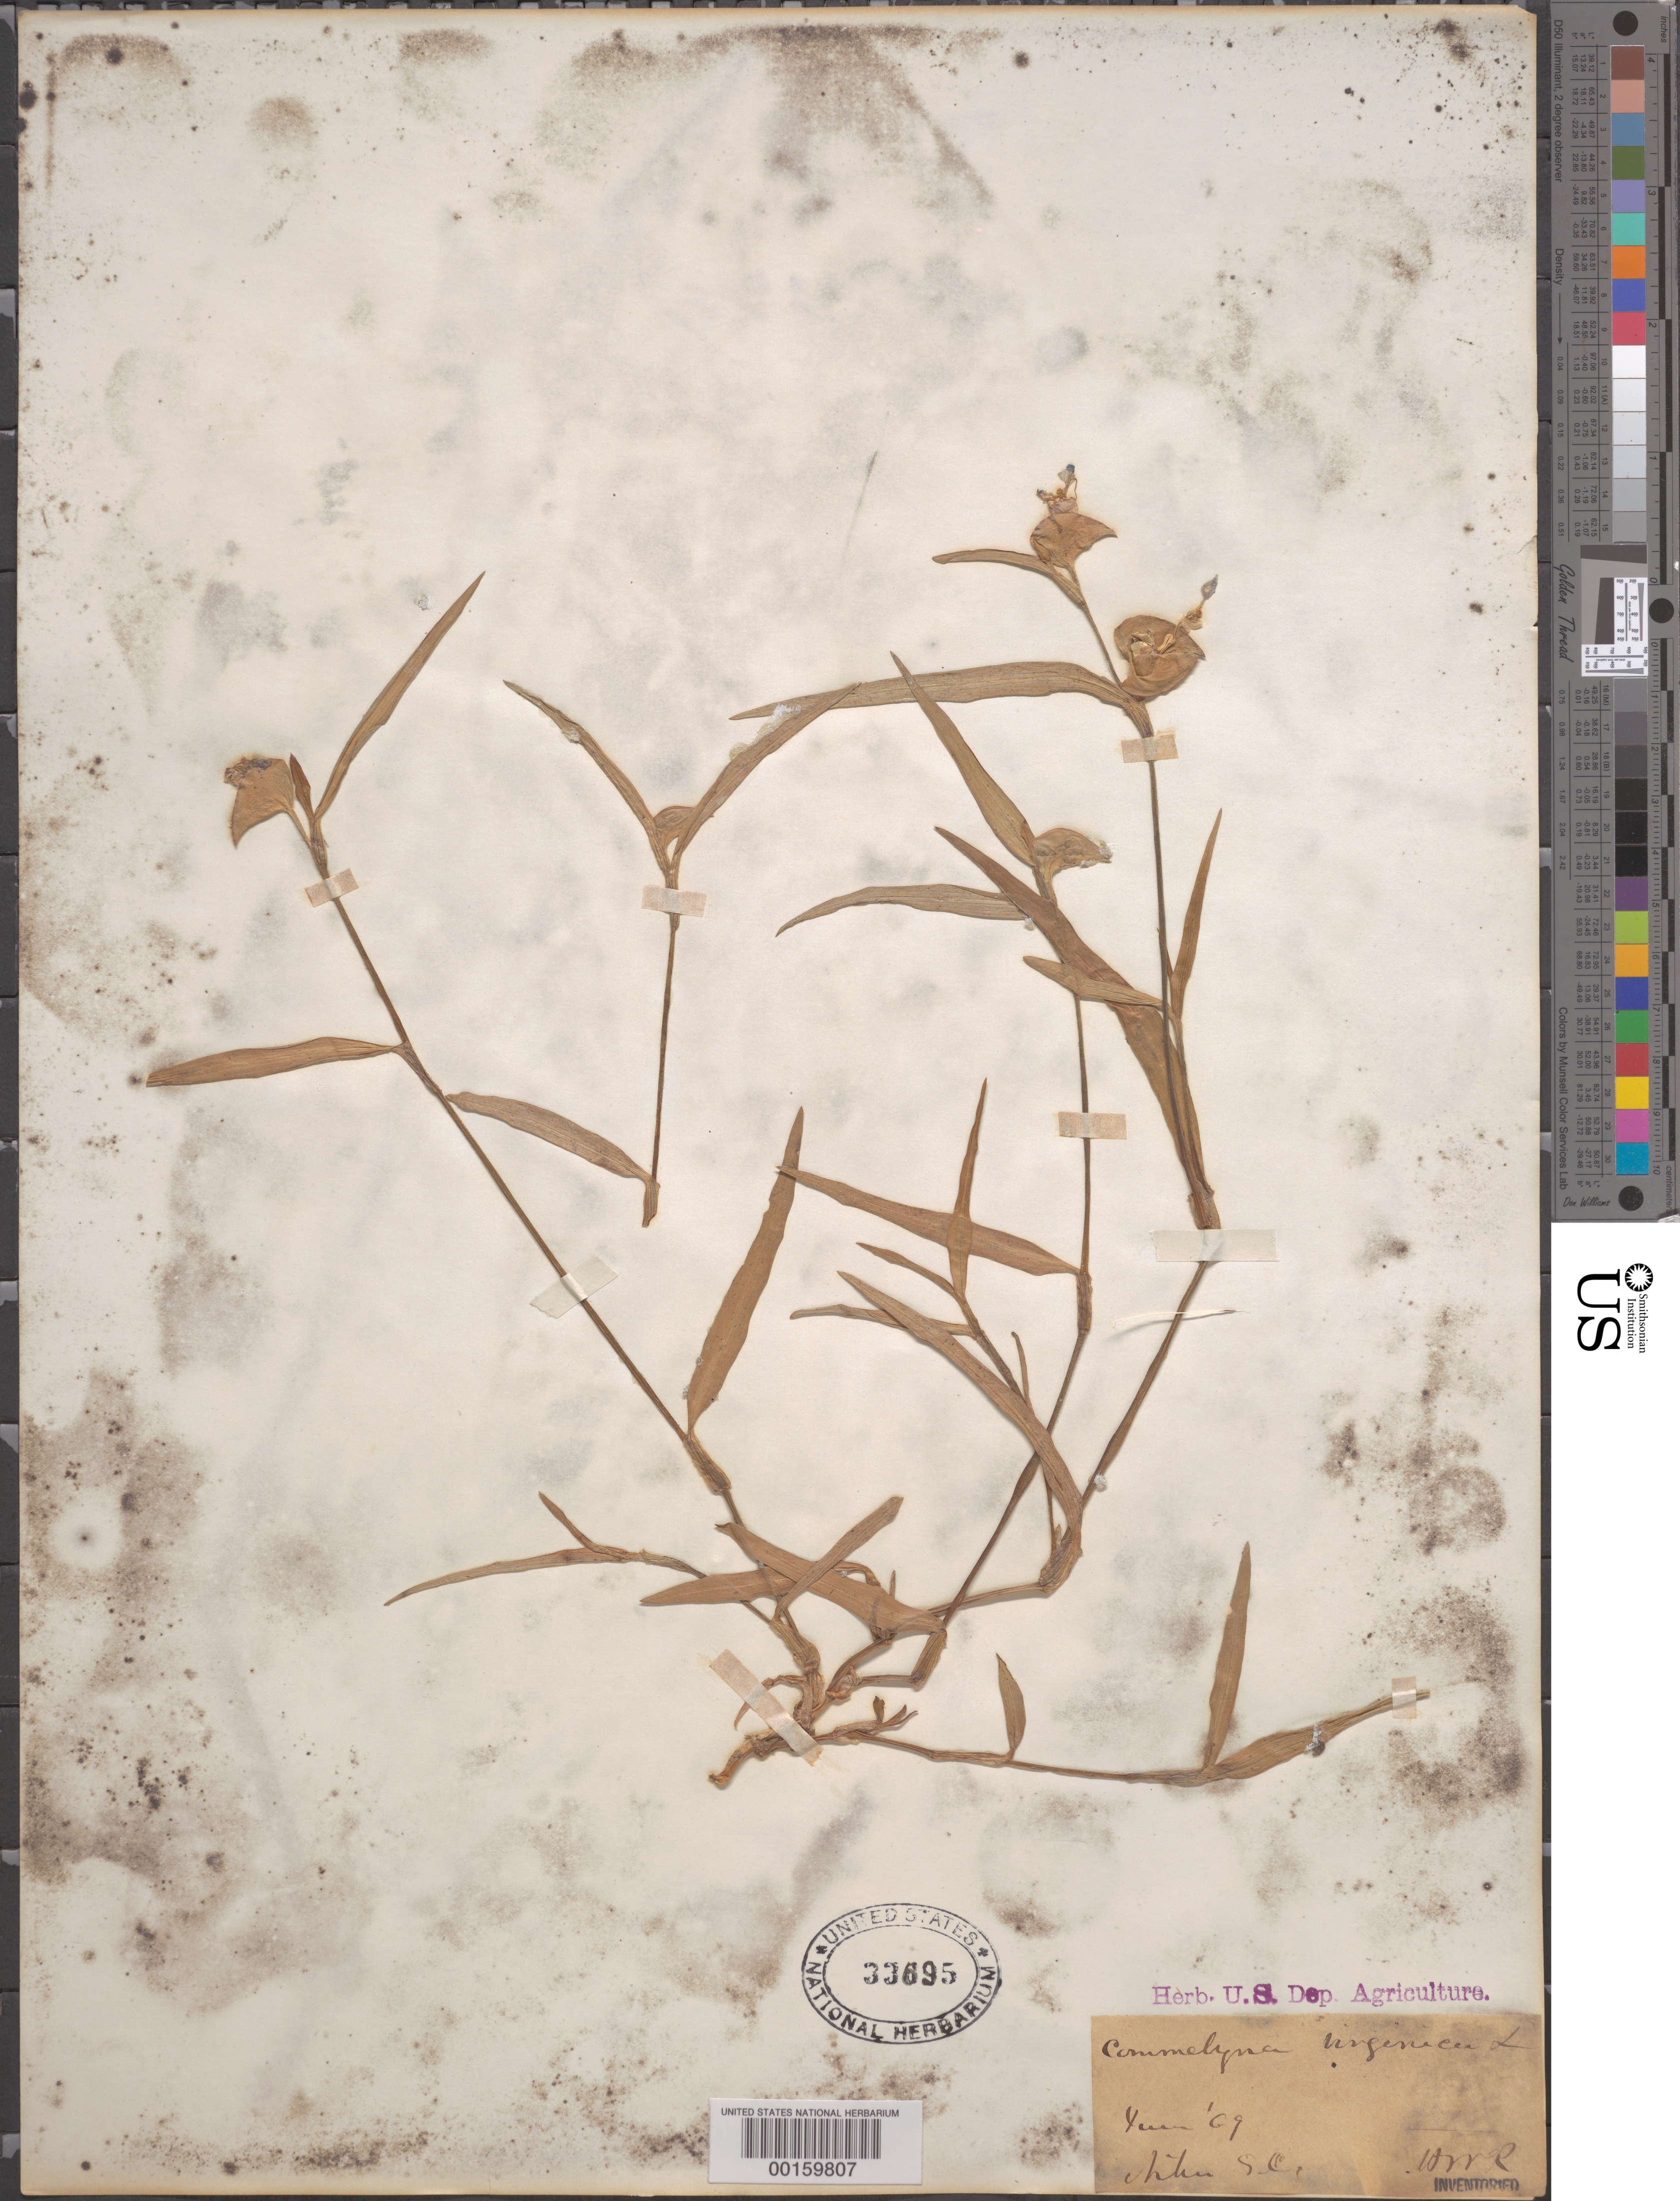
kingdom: Plantae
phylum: Tracheophyta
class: Liliopsida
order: Commelinales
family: Commelinaceae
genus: Commelina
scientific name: Commelina erecta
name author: L.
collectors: H. Raceval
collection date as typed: Jun 1869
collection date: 1869-06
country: United States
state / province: South Carolina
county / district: Aiken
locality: Aiken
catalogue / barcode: US 33695